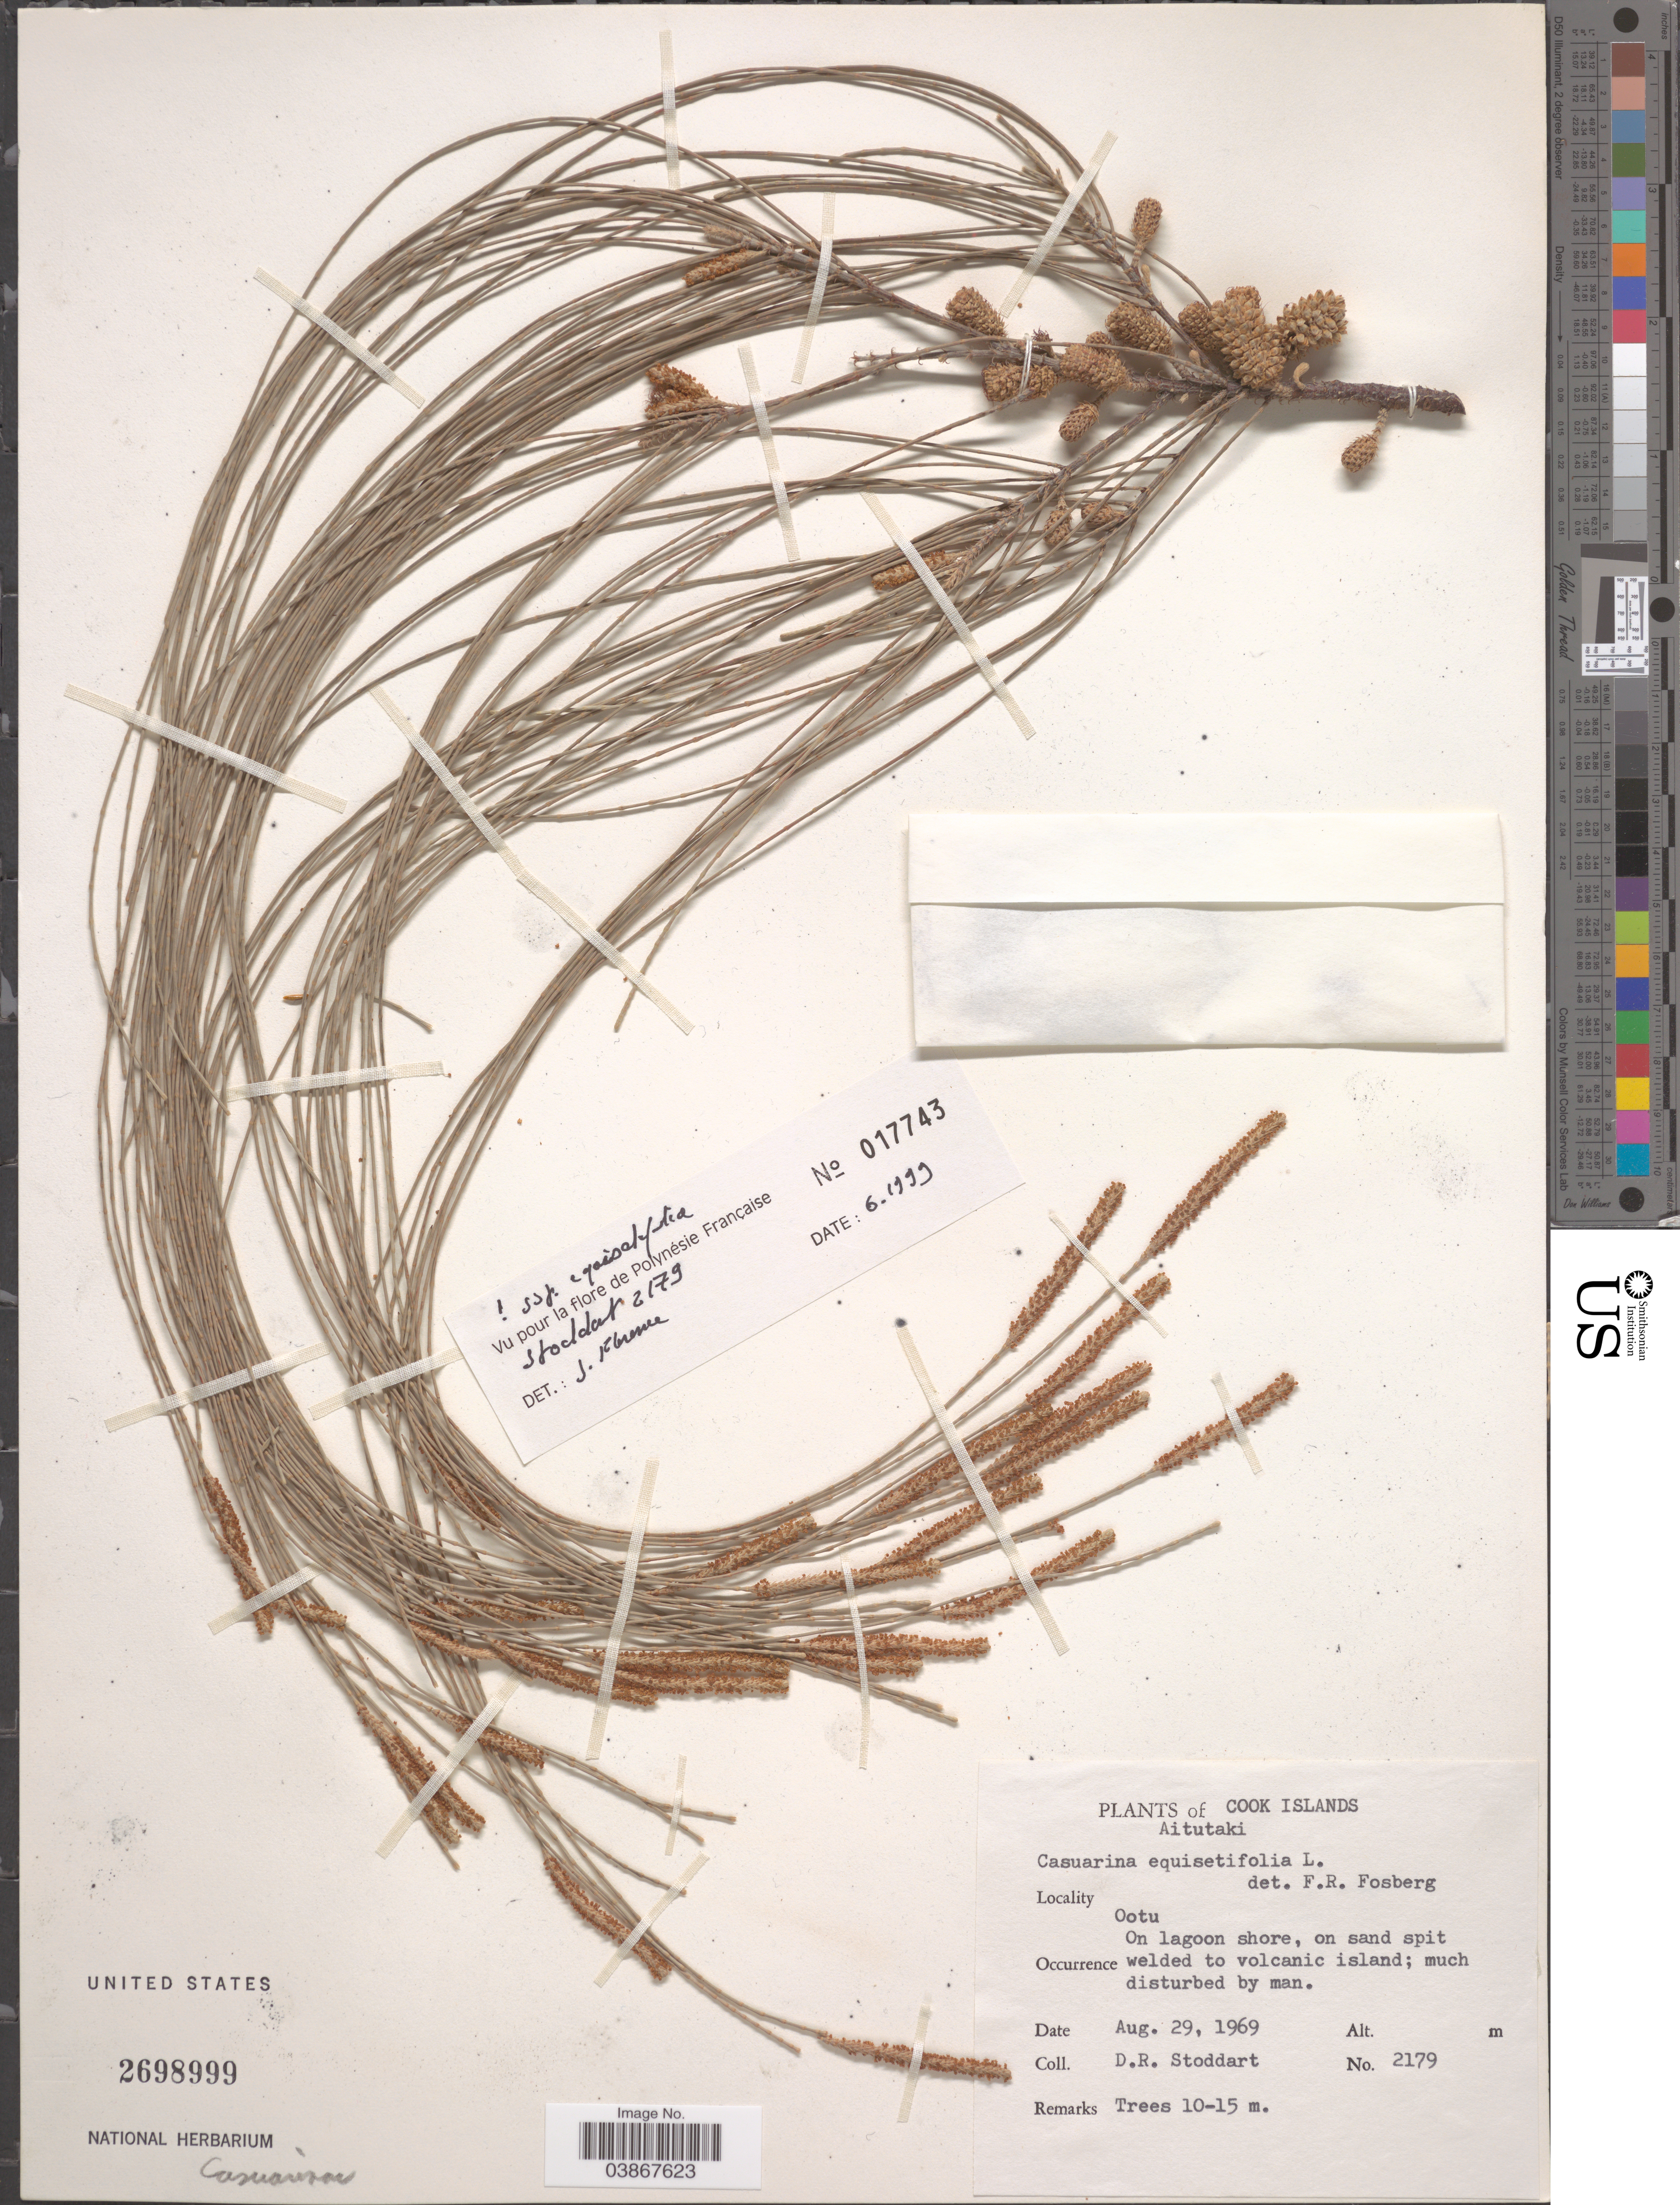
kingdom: Plantae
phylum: Tracheophyta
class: Magnoliopsida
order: Fagales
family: Casuarinaceae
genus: Casuarina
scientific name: Casuarina equisetifolia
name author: L.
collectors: D. R. Stoddart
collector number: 2179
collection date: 1969-08-29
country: Cook Islands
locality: Aitutaki. Ootu.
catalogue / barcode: US 2698999